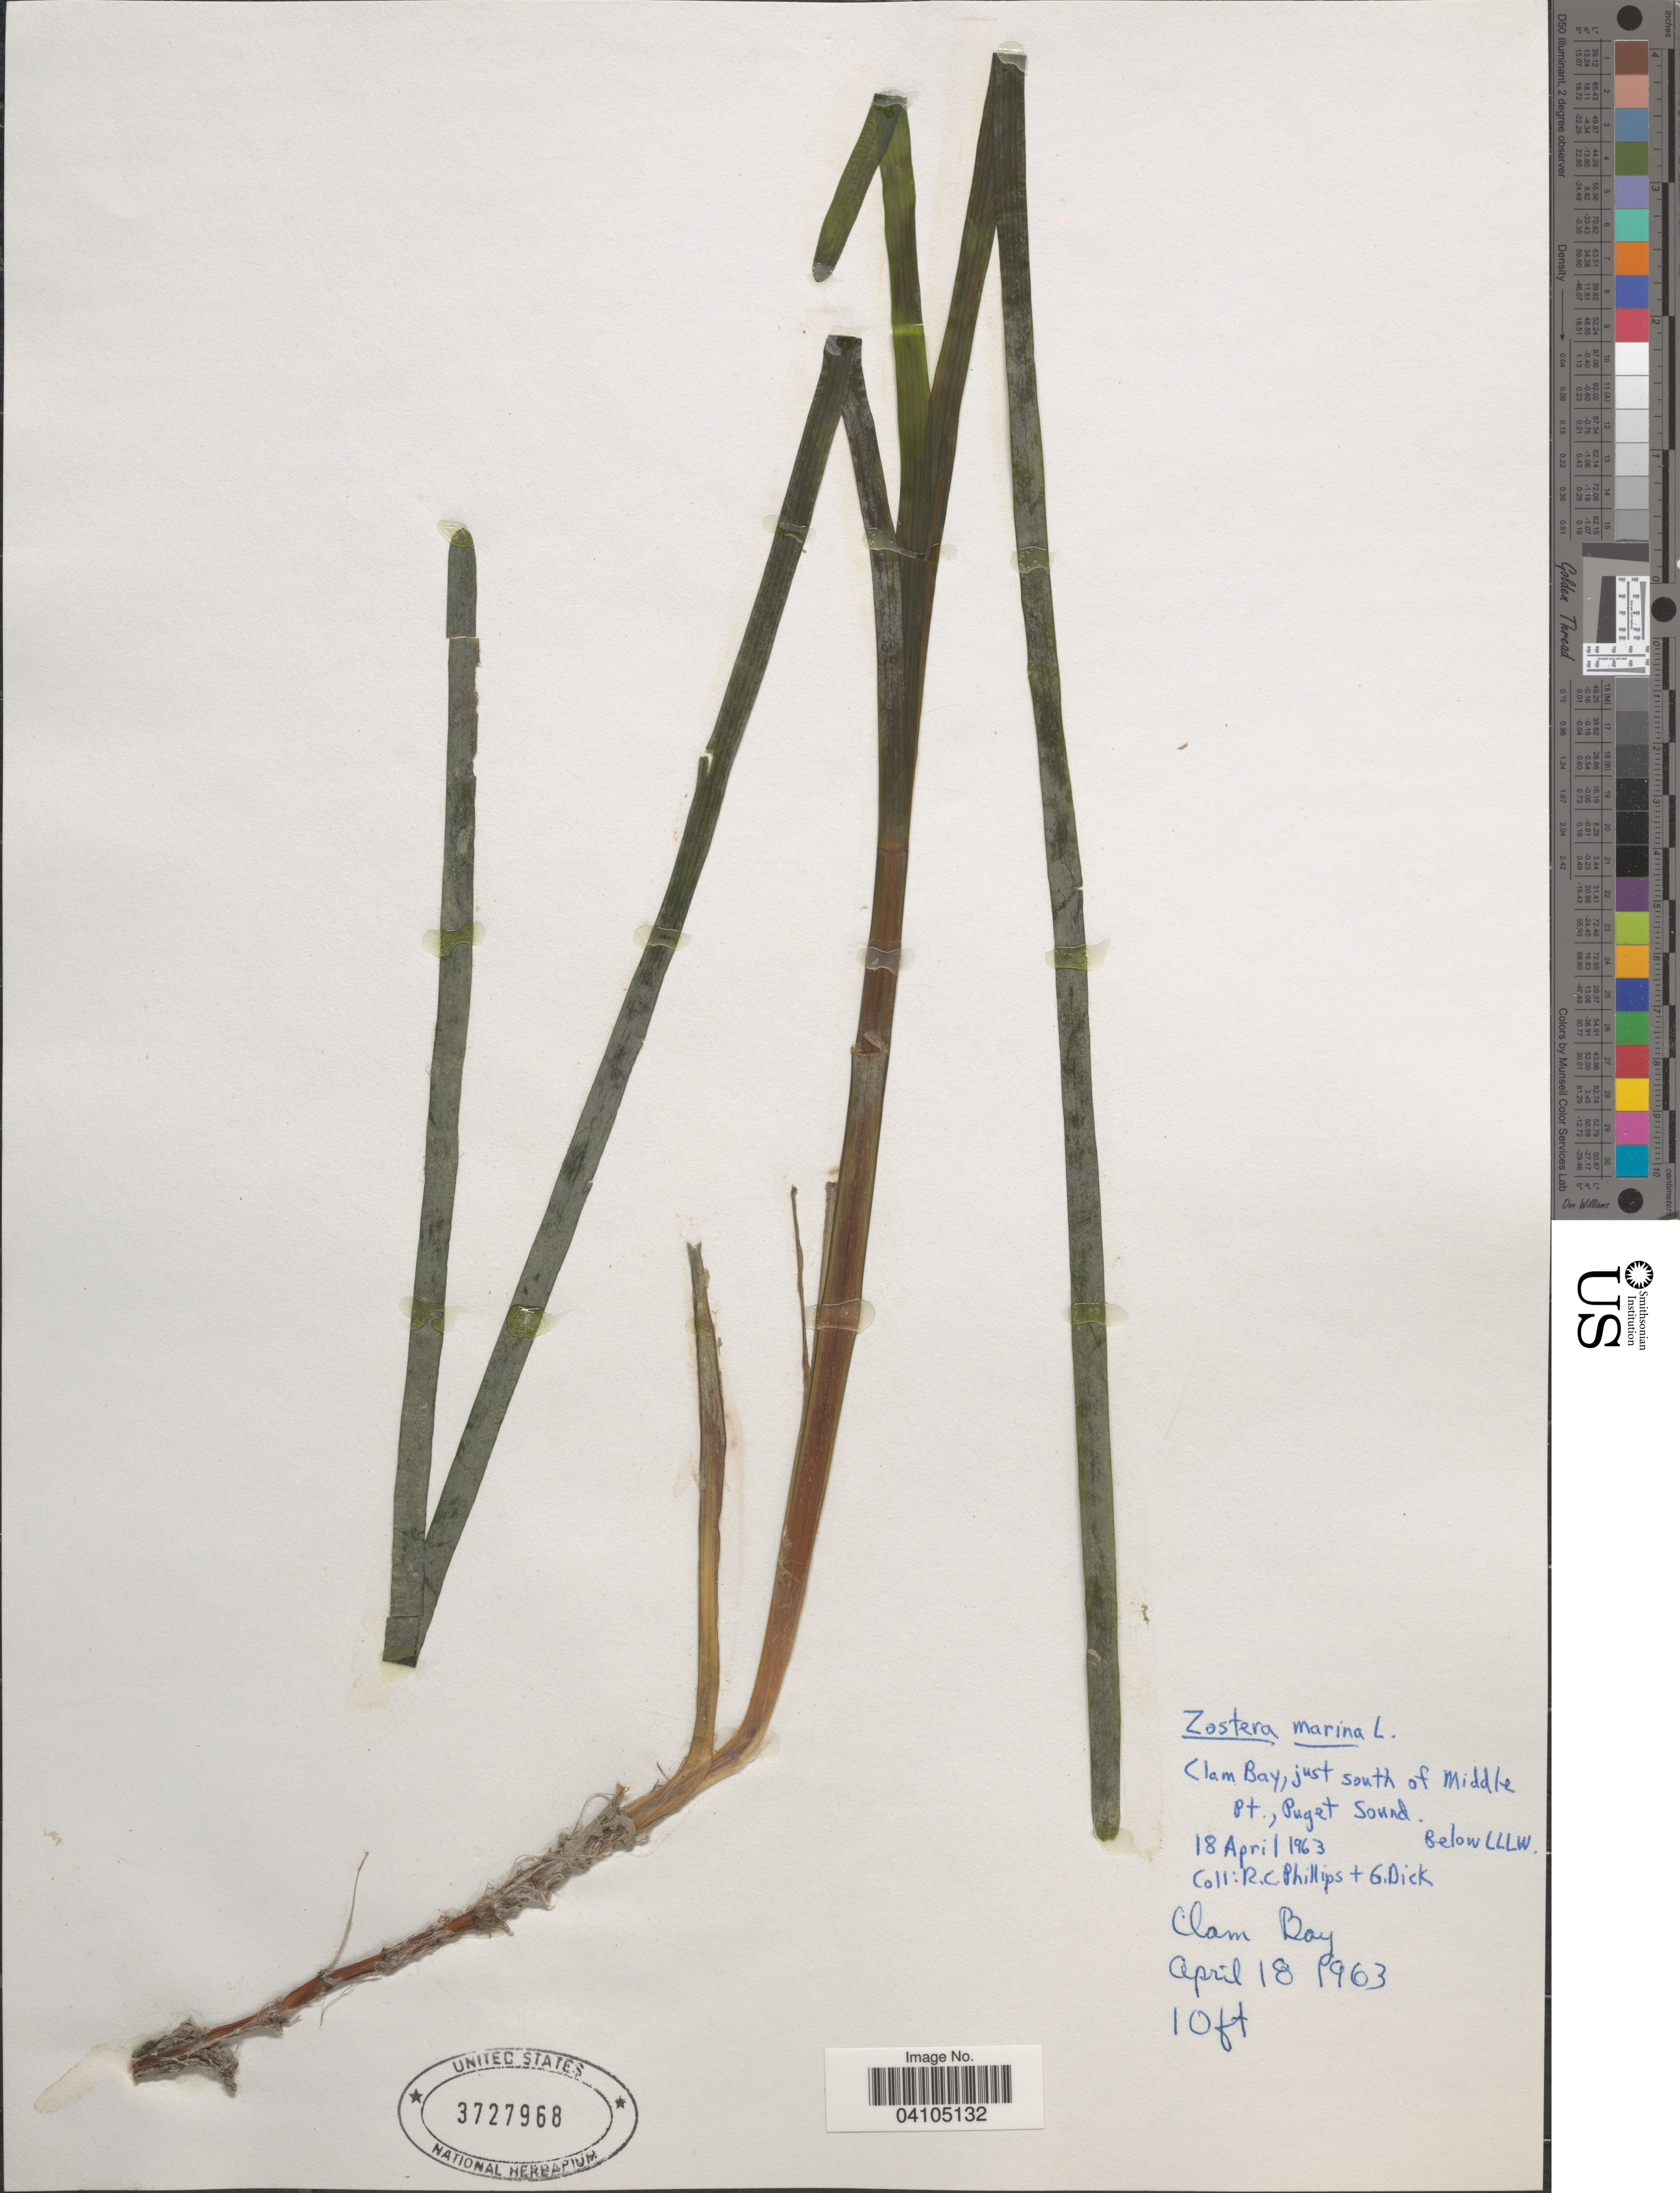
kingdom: Plantae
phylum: Tracheophyta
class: Liliopsida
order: Alismatales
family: Zosteraceae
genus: Zostera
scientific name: Zostera marina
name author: L.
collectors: R. C. Phillips & G. Dick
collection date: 1963-04-18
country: United States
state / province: Washington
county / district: King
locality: Clam Bay, just south of Middle Pt., Puget Sound.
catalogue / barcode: US 3727968